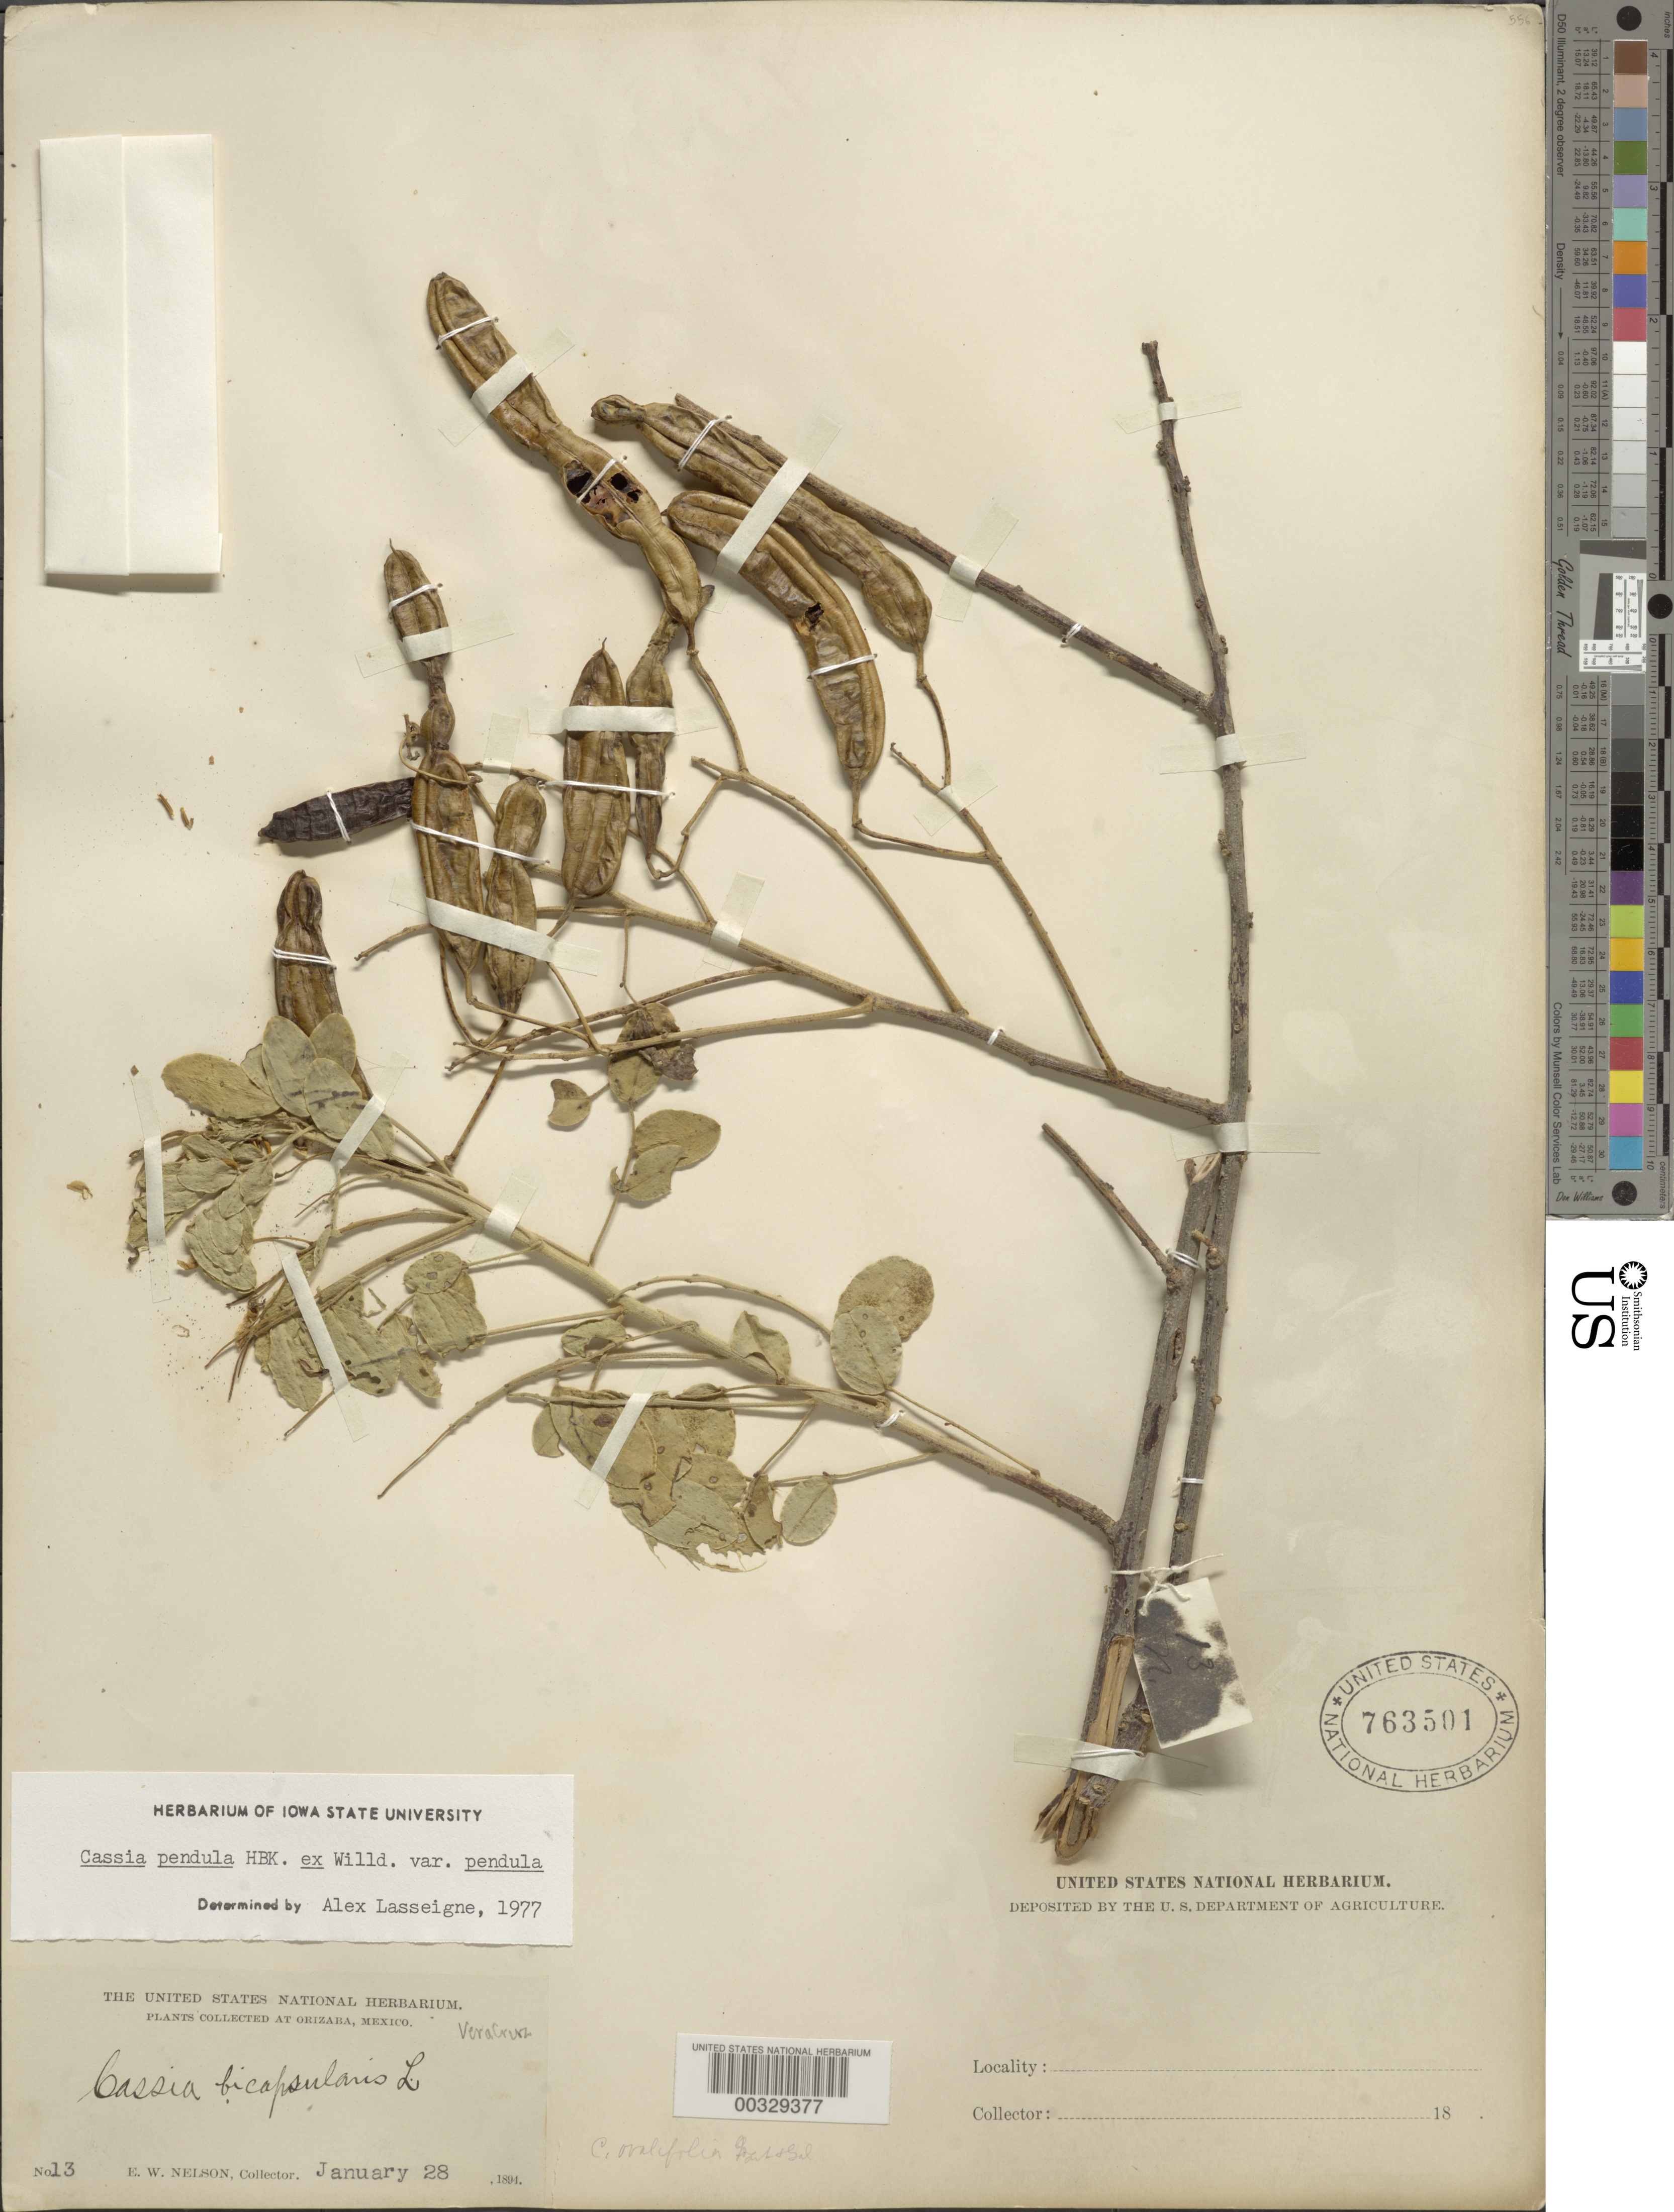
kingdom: Plantae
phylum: Tracheophyta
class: Magnoliopsida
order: Fabales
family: Fabaceae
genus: Senna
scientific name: Senna pendula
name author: (Humb. & Bonpl. ex Willd.) H.S. Irwin & Barneby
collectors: E. W. Nelson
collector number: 13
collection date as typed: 28 Jan 1894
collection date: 1894-01-28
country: Mexico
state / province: Veracruz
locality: At Orizara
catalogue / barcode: US 763501